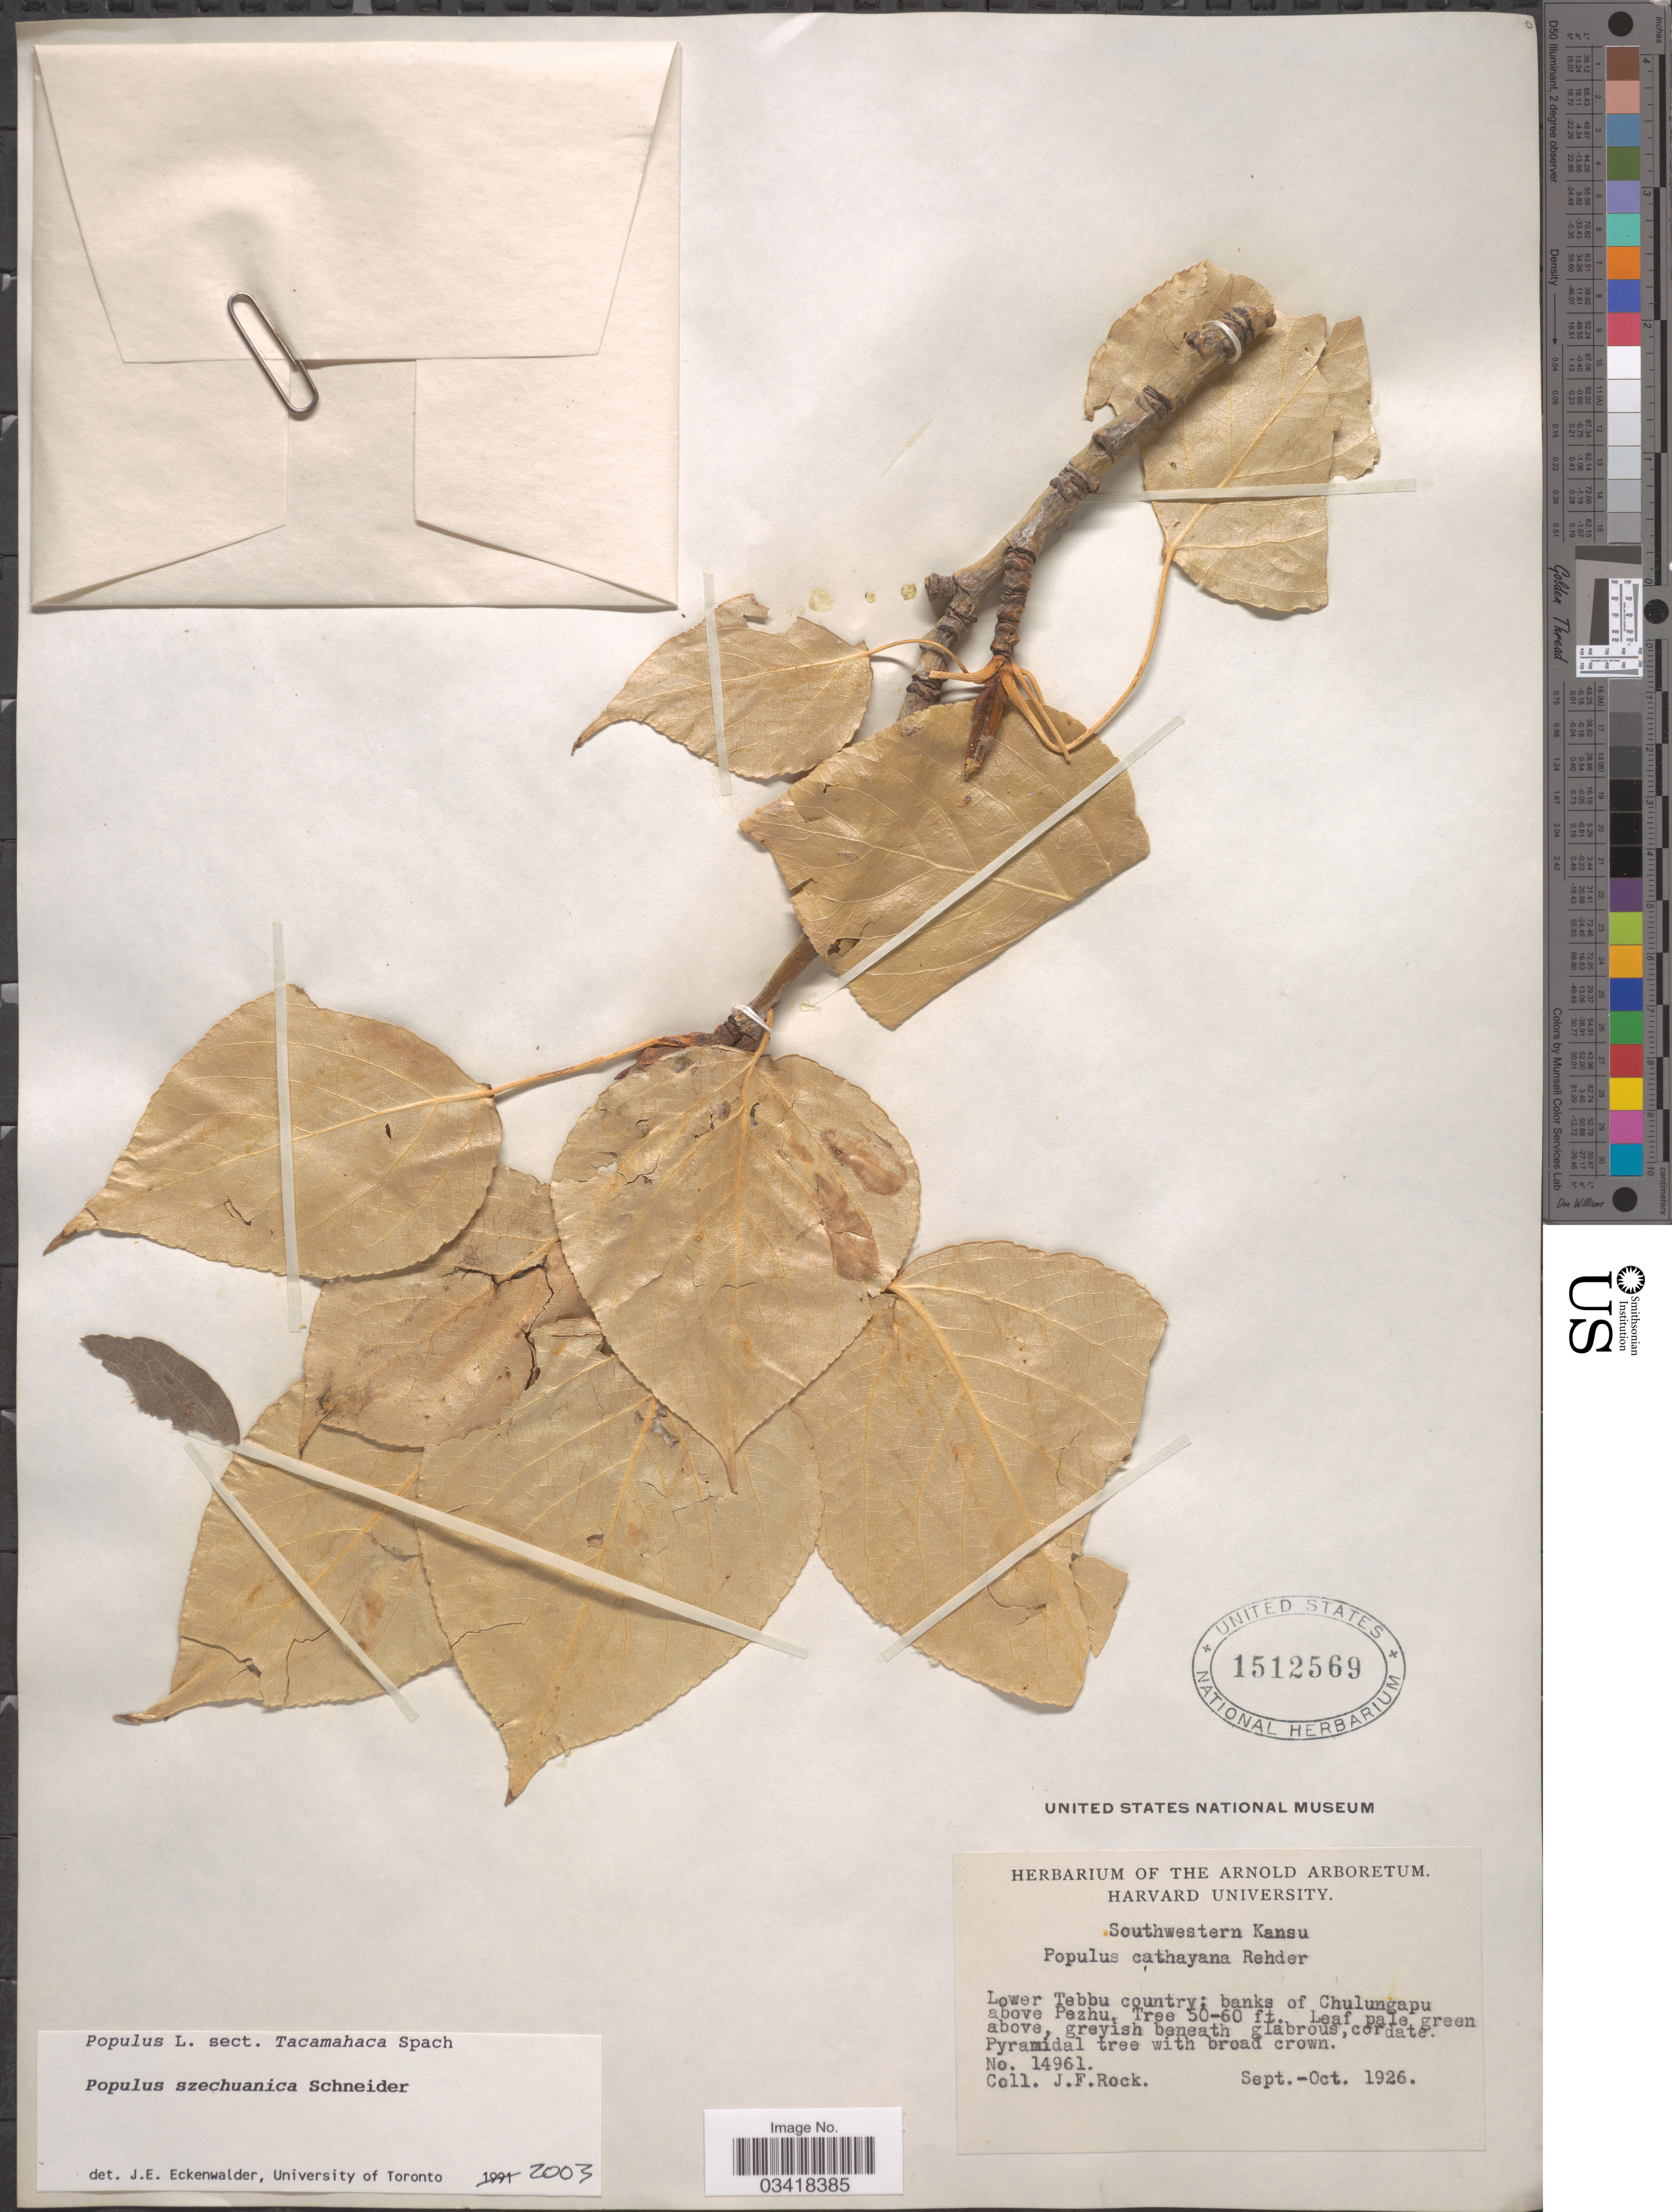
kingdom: Plantae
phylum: Tracheophyta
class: Magnoliopsida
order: Malpighiales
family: Salicaceae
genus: Populus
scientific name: Populus szechuanica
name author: C.K. Schneid.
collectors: J. Rock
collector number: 14961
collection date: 1926-09/1926-10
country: China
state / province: Gansu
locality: Southwestern Kansu. Lower Tebbu country: banks of Chulungapu above Pezhu.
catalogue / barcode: US 1512569